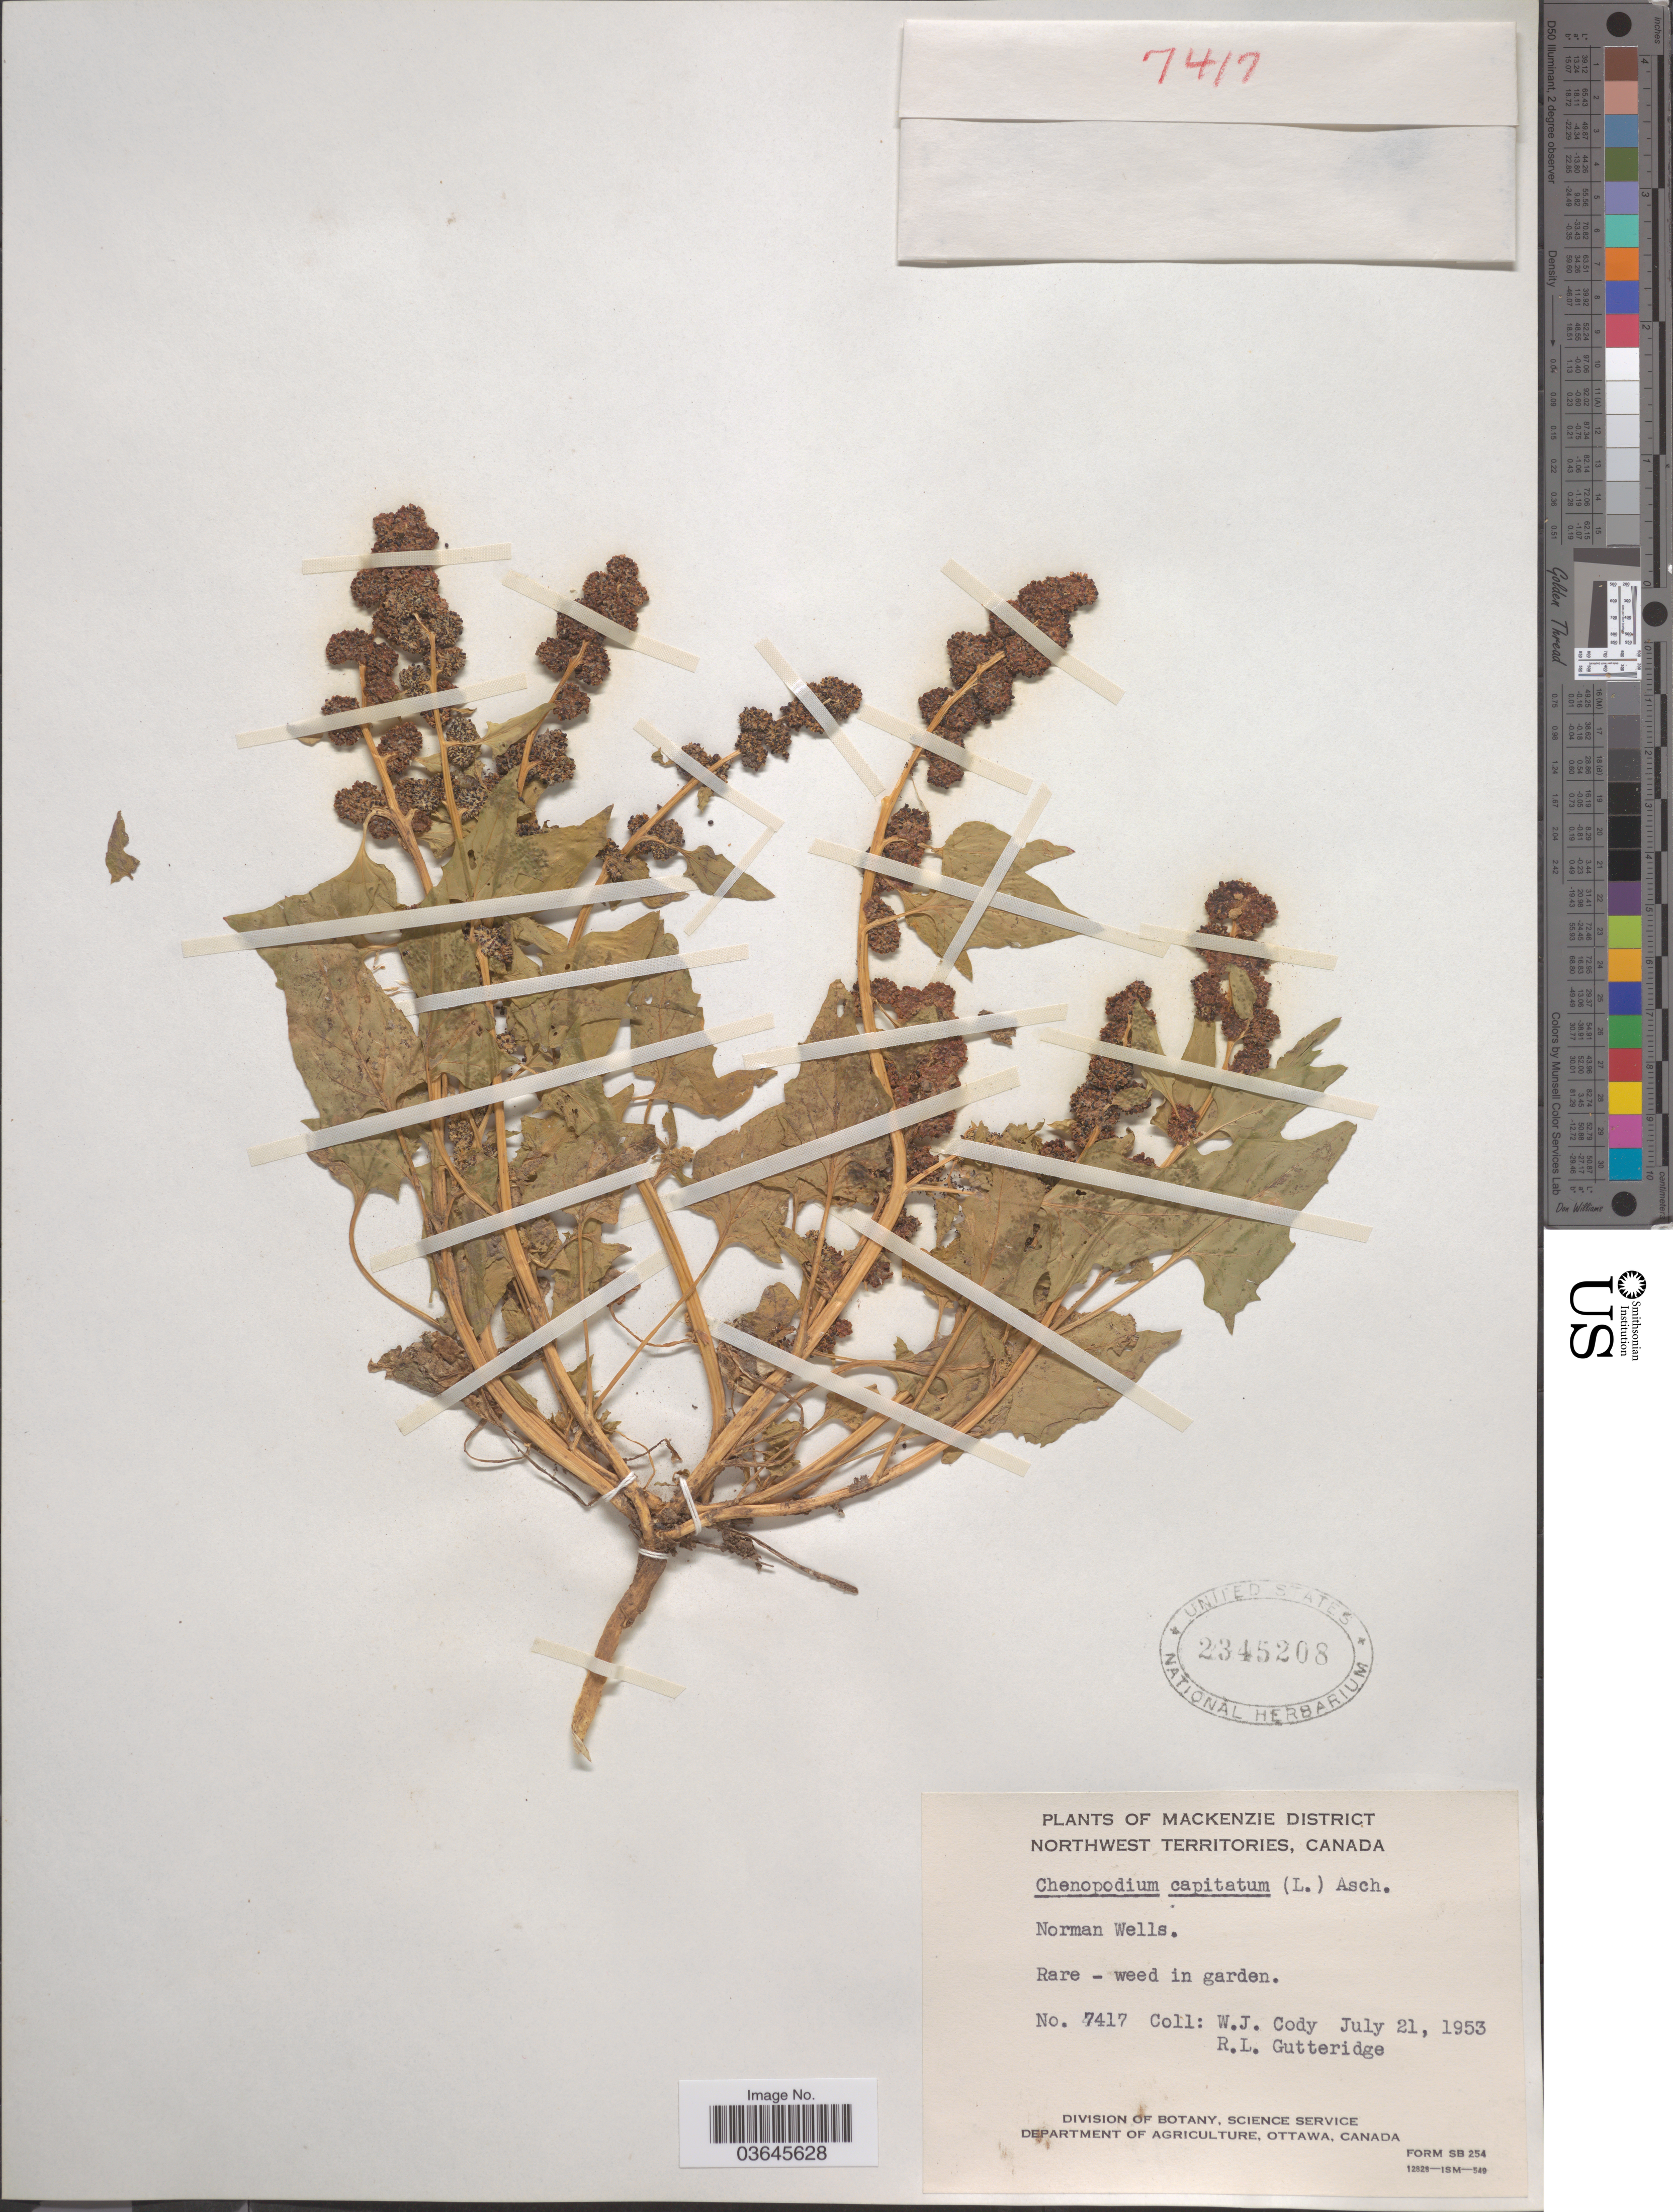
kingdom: Plantae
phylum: Tracheophyta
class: Magnoliopsida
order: Caryophyllales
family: Amaranthaceae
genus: Blitum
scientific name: Blitum capitatum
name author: L.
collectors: W. Cody & R. Gutteridge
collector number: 7417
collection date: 1953-07-21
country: Canada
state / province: Northwest Territories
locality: Mackenzie District. Norman Wells.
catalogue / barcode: US 2345208